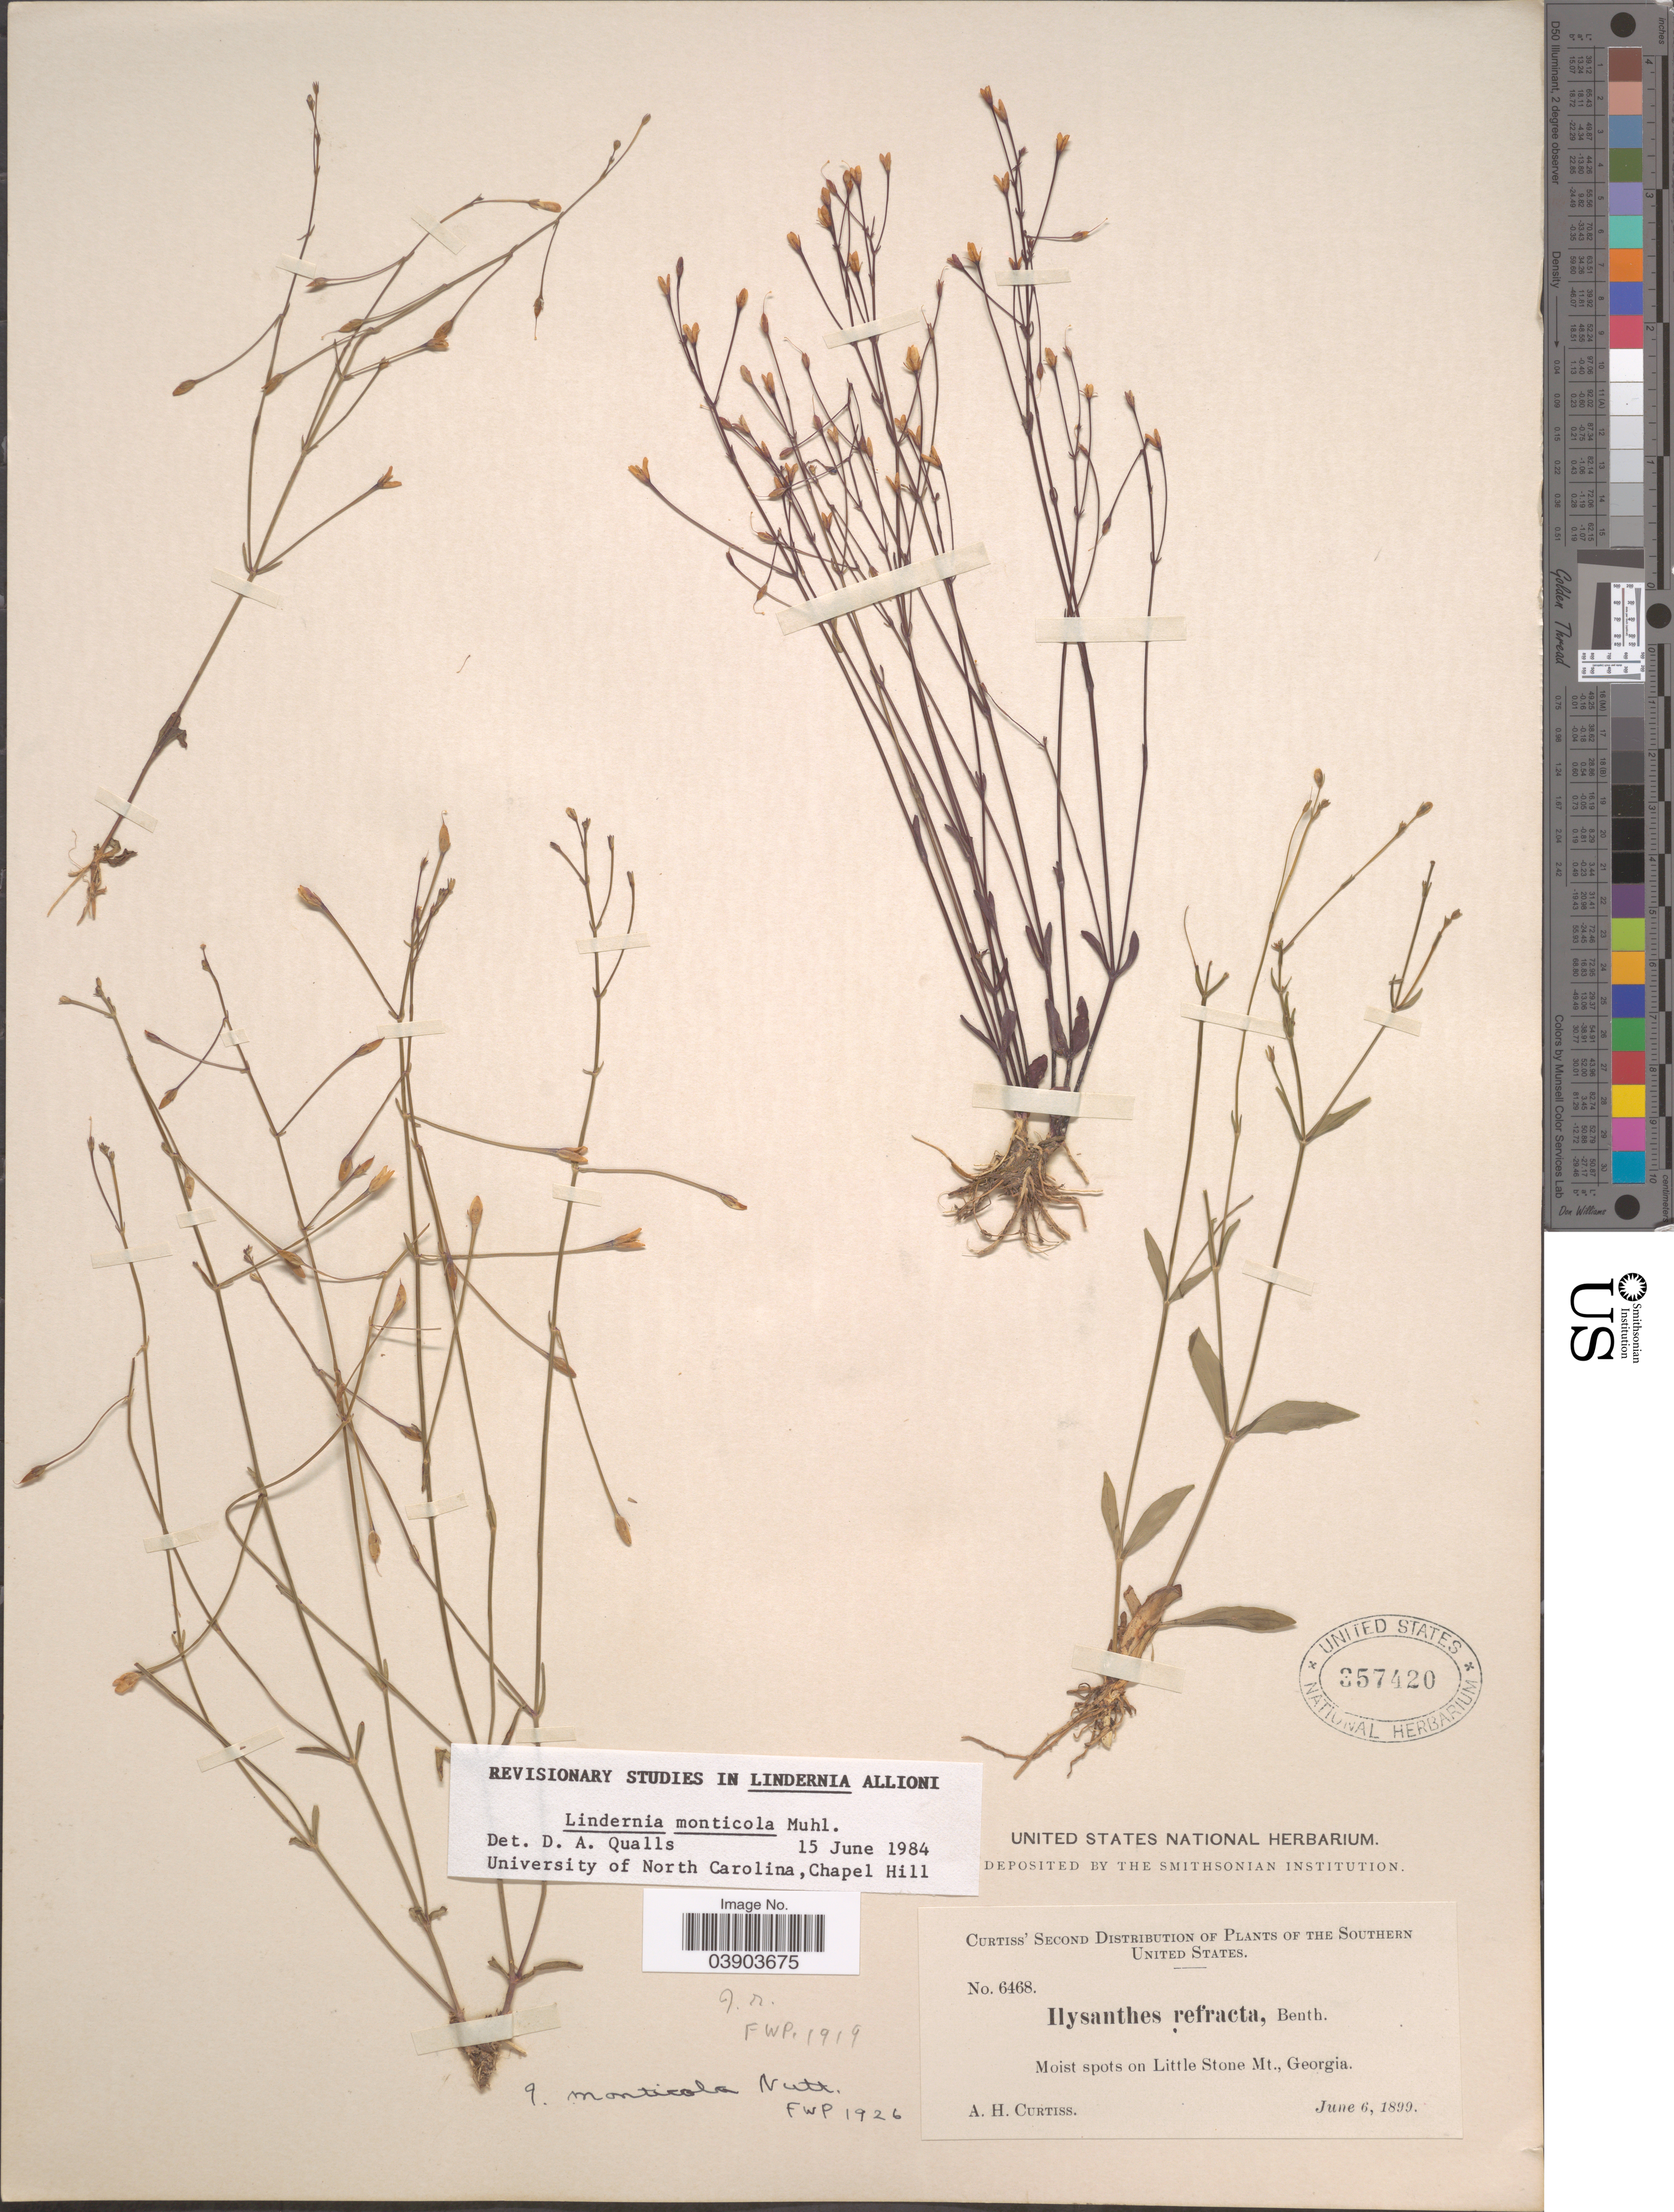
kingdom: Plantae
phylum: Tracheophyta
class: Magnoliopsida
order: Lamiales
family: Linderniaceae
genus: Lindernia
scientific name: Lindernia monticola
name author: Nutt.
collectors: A. H. Curtiss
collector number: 6468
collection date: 1899-06-06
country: United States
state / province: Georgia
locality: The Southern United States. On Little Stone Mt.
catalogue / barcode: US 357420